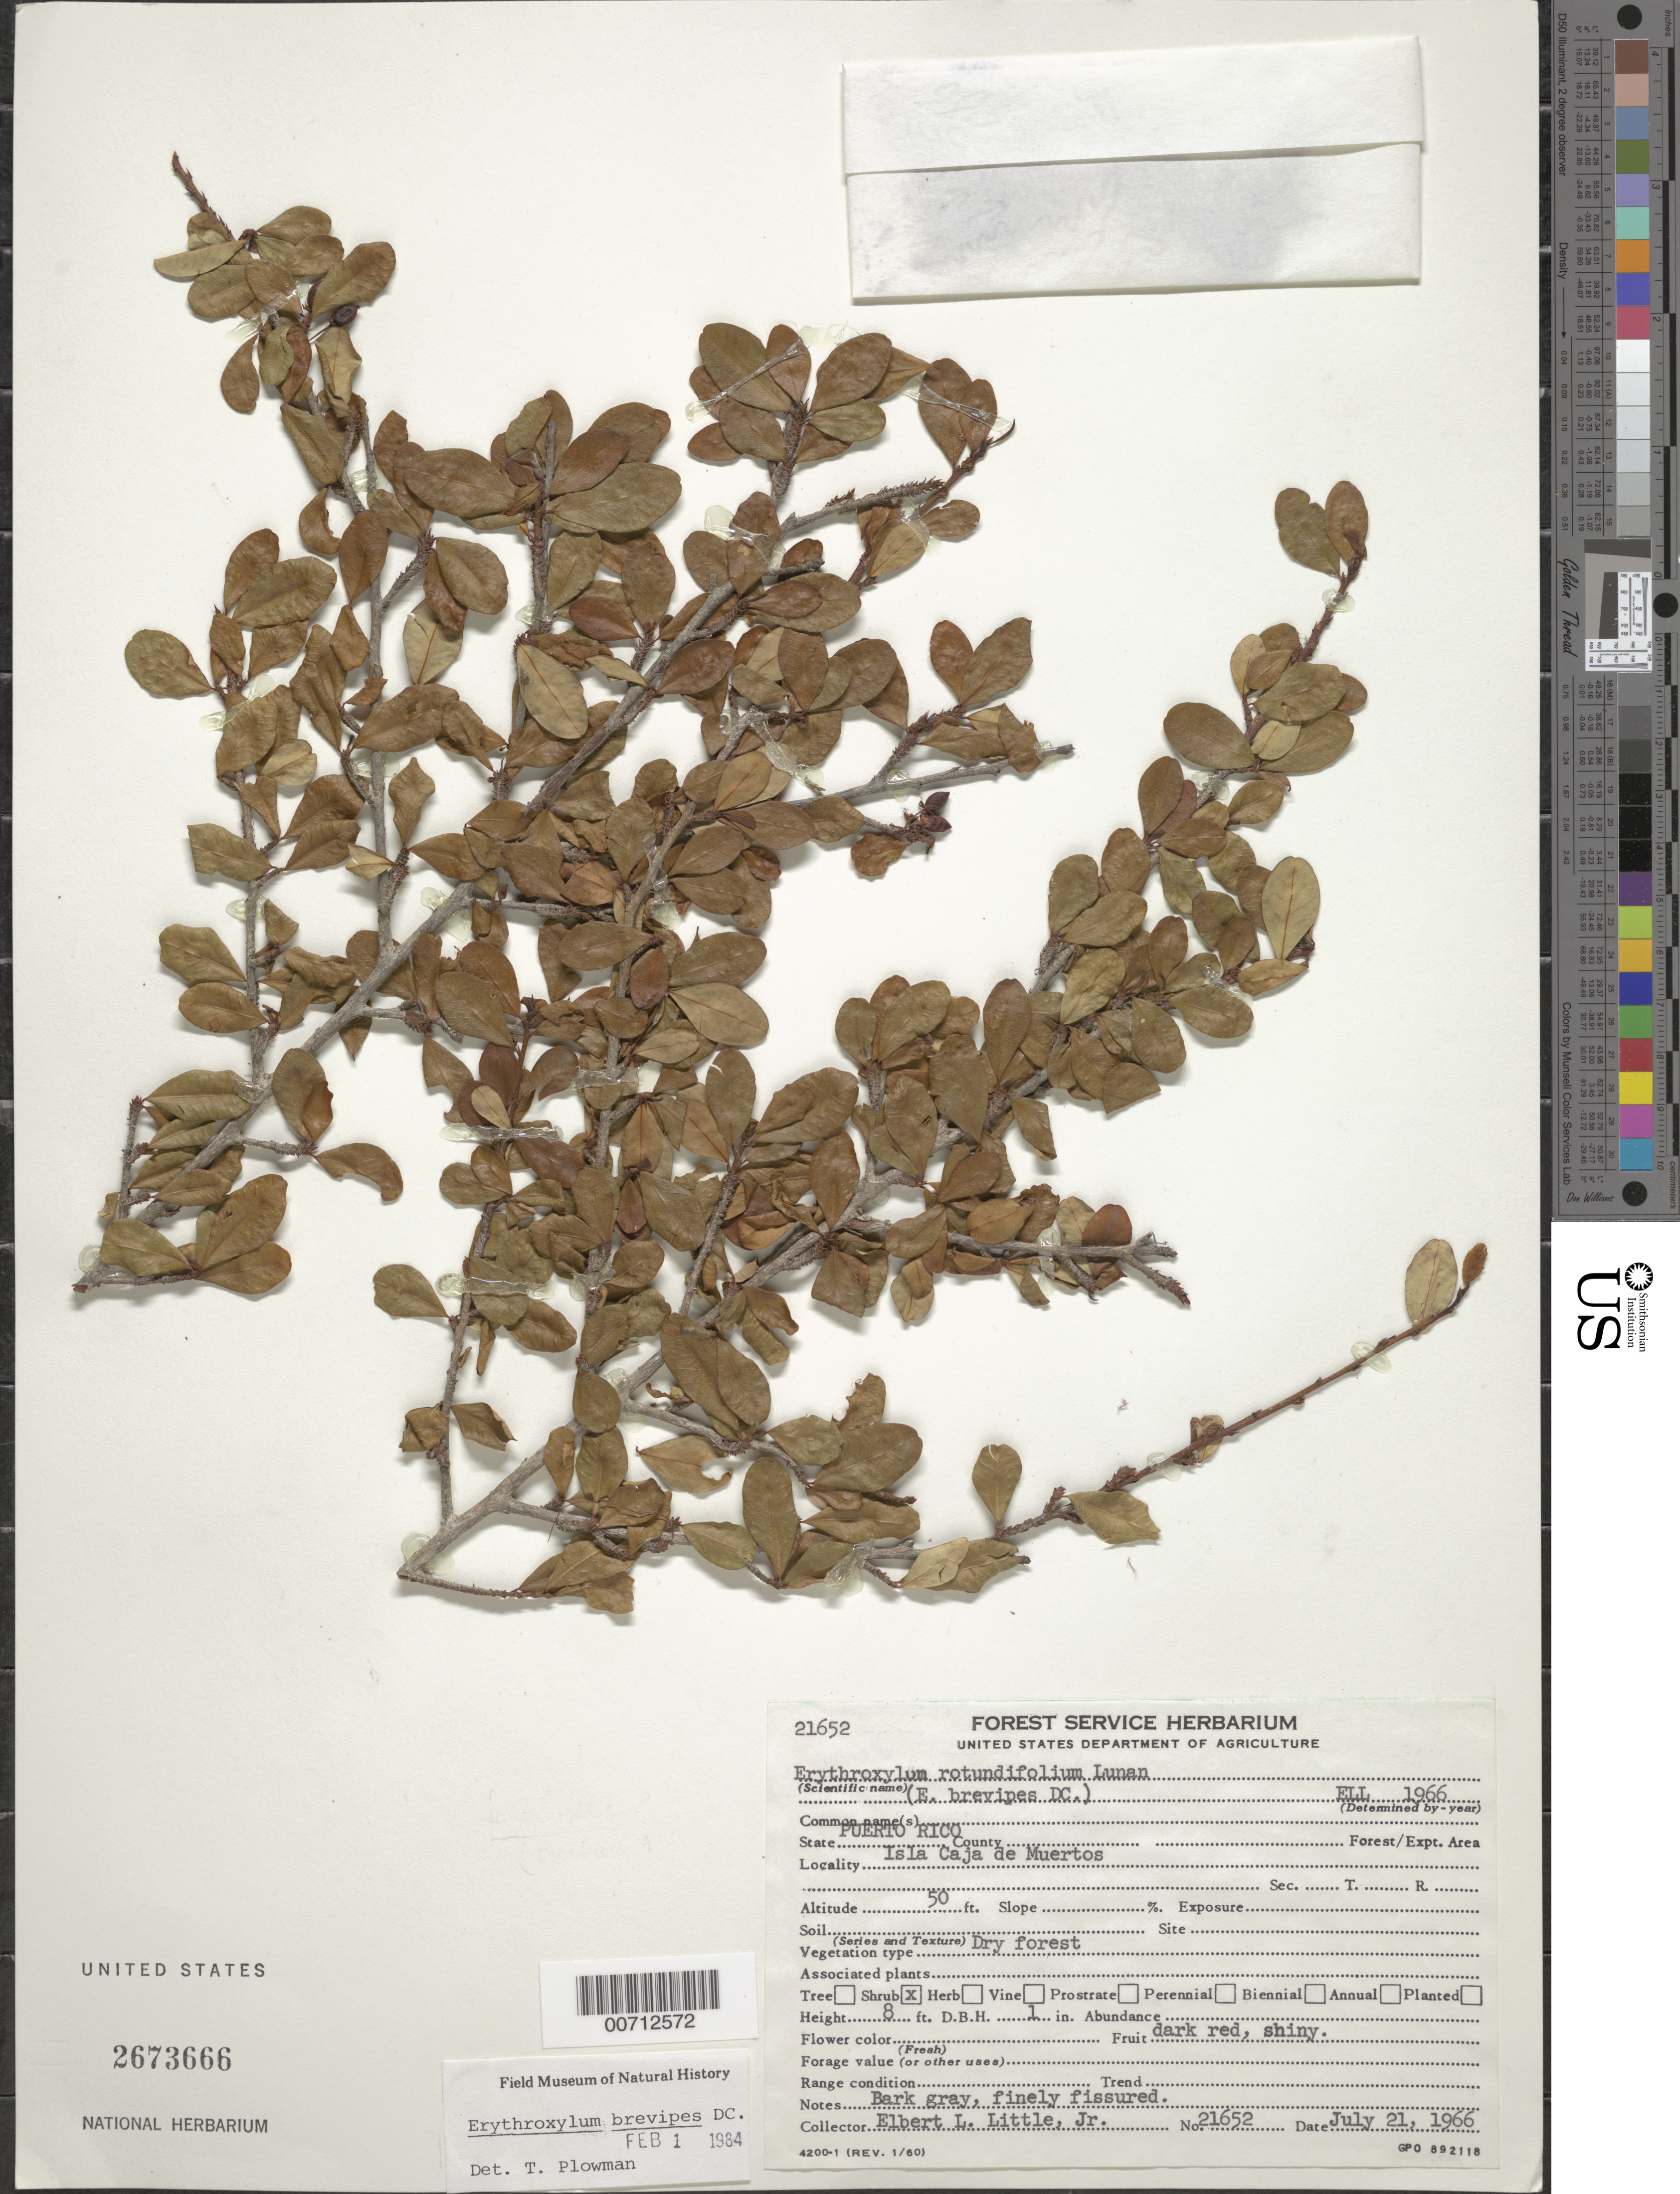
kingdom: Plantae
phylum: Tracheophyta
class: Magnoliopsida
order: Malpighiales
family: Erythroxylaceae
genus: Erythroxylum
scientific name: Erythroxylum brevipes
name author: DC.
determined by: Plowman, Timothy C.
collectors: E. L. Little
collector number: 21652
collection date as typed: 21 Jul 1966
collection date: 1966-07-21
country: Puerto Rico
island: Greater Antilles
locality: Isla Caja de Muertos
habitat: Dry forest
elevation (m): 15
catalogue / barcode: US 2673666